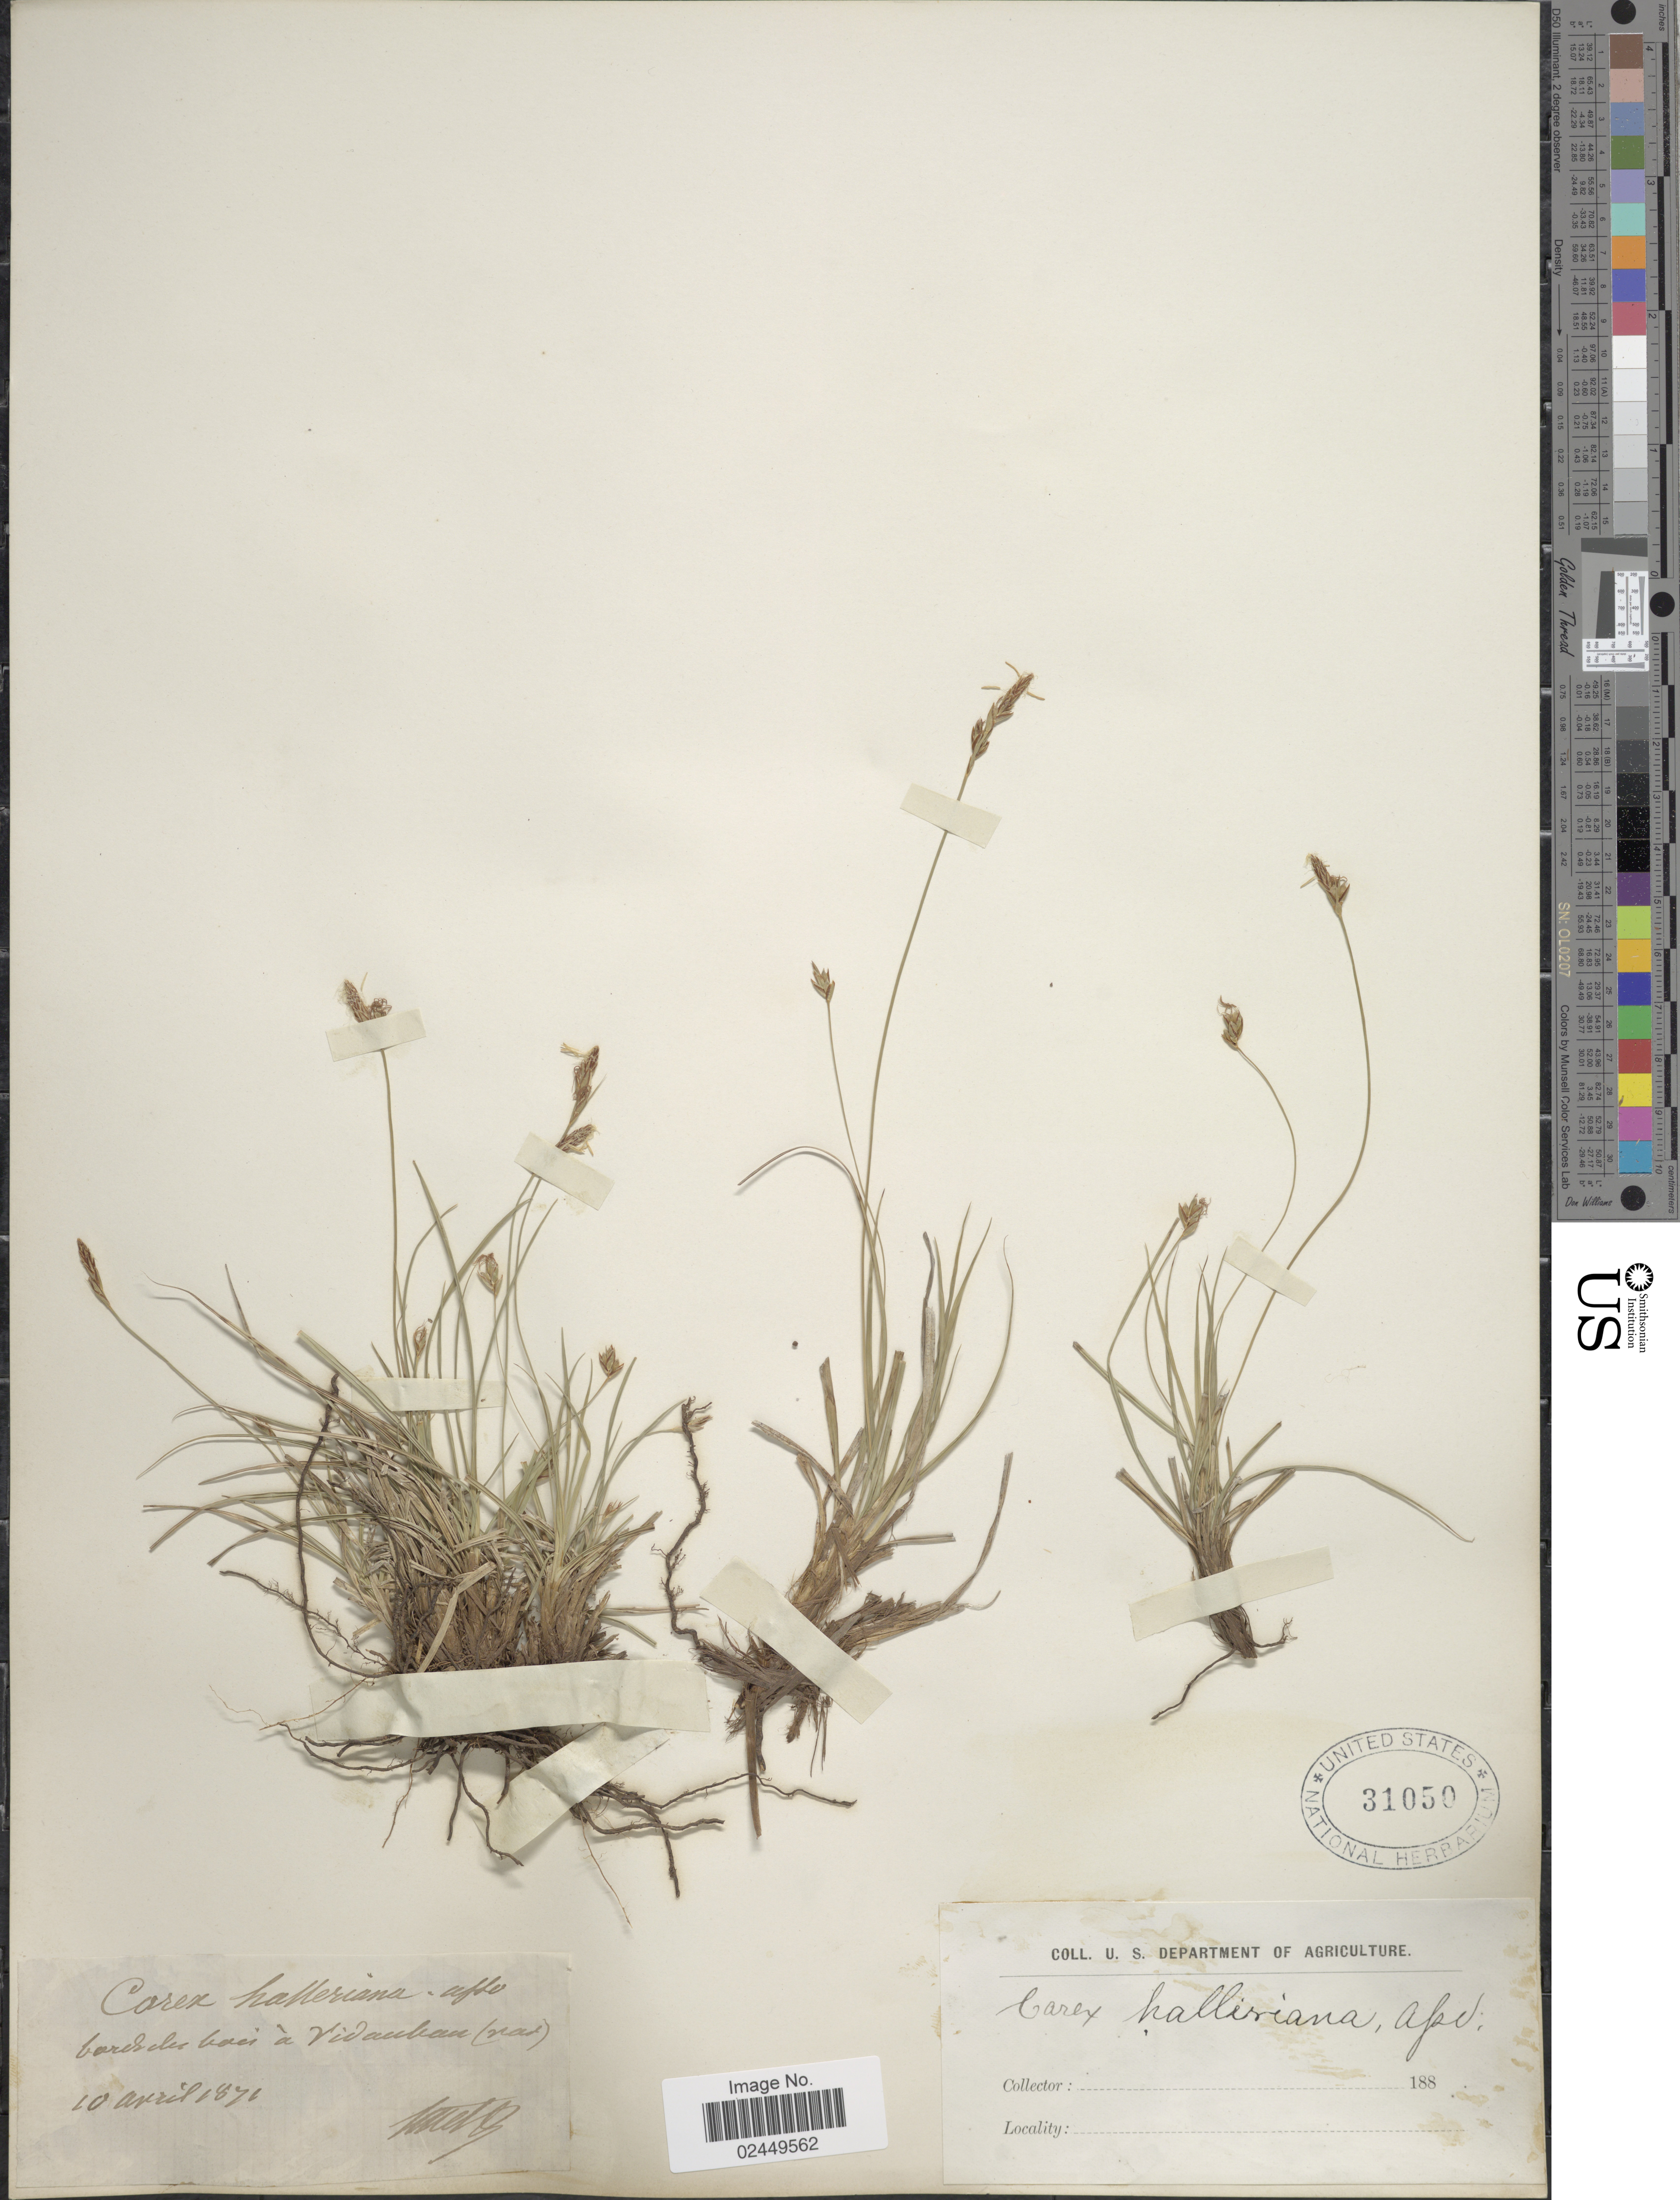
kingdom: Plantae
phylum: Tracheophyta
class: Liliopsida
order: Poales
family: Cyperaceae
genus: Carex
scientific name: Carex halleriana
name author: Asso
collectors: Huetz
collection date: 1871-04-10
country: France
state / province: Provence-Alpes-Côte d'Azur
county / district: Var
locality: Borde [illegible text]bois a Vidauban (Var)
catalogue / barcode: US 31050